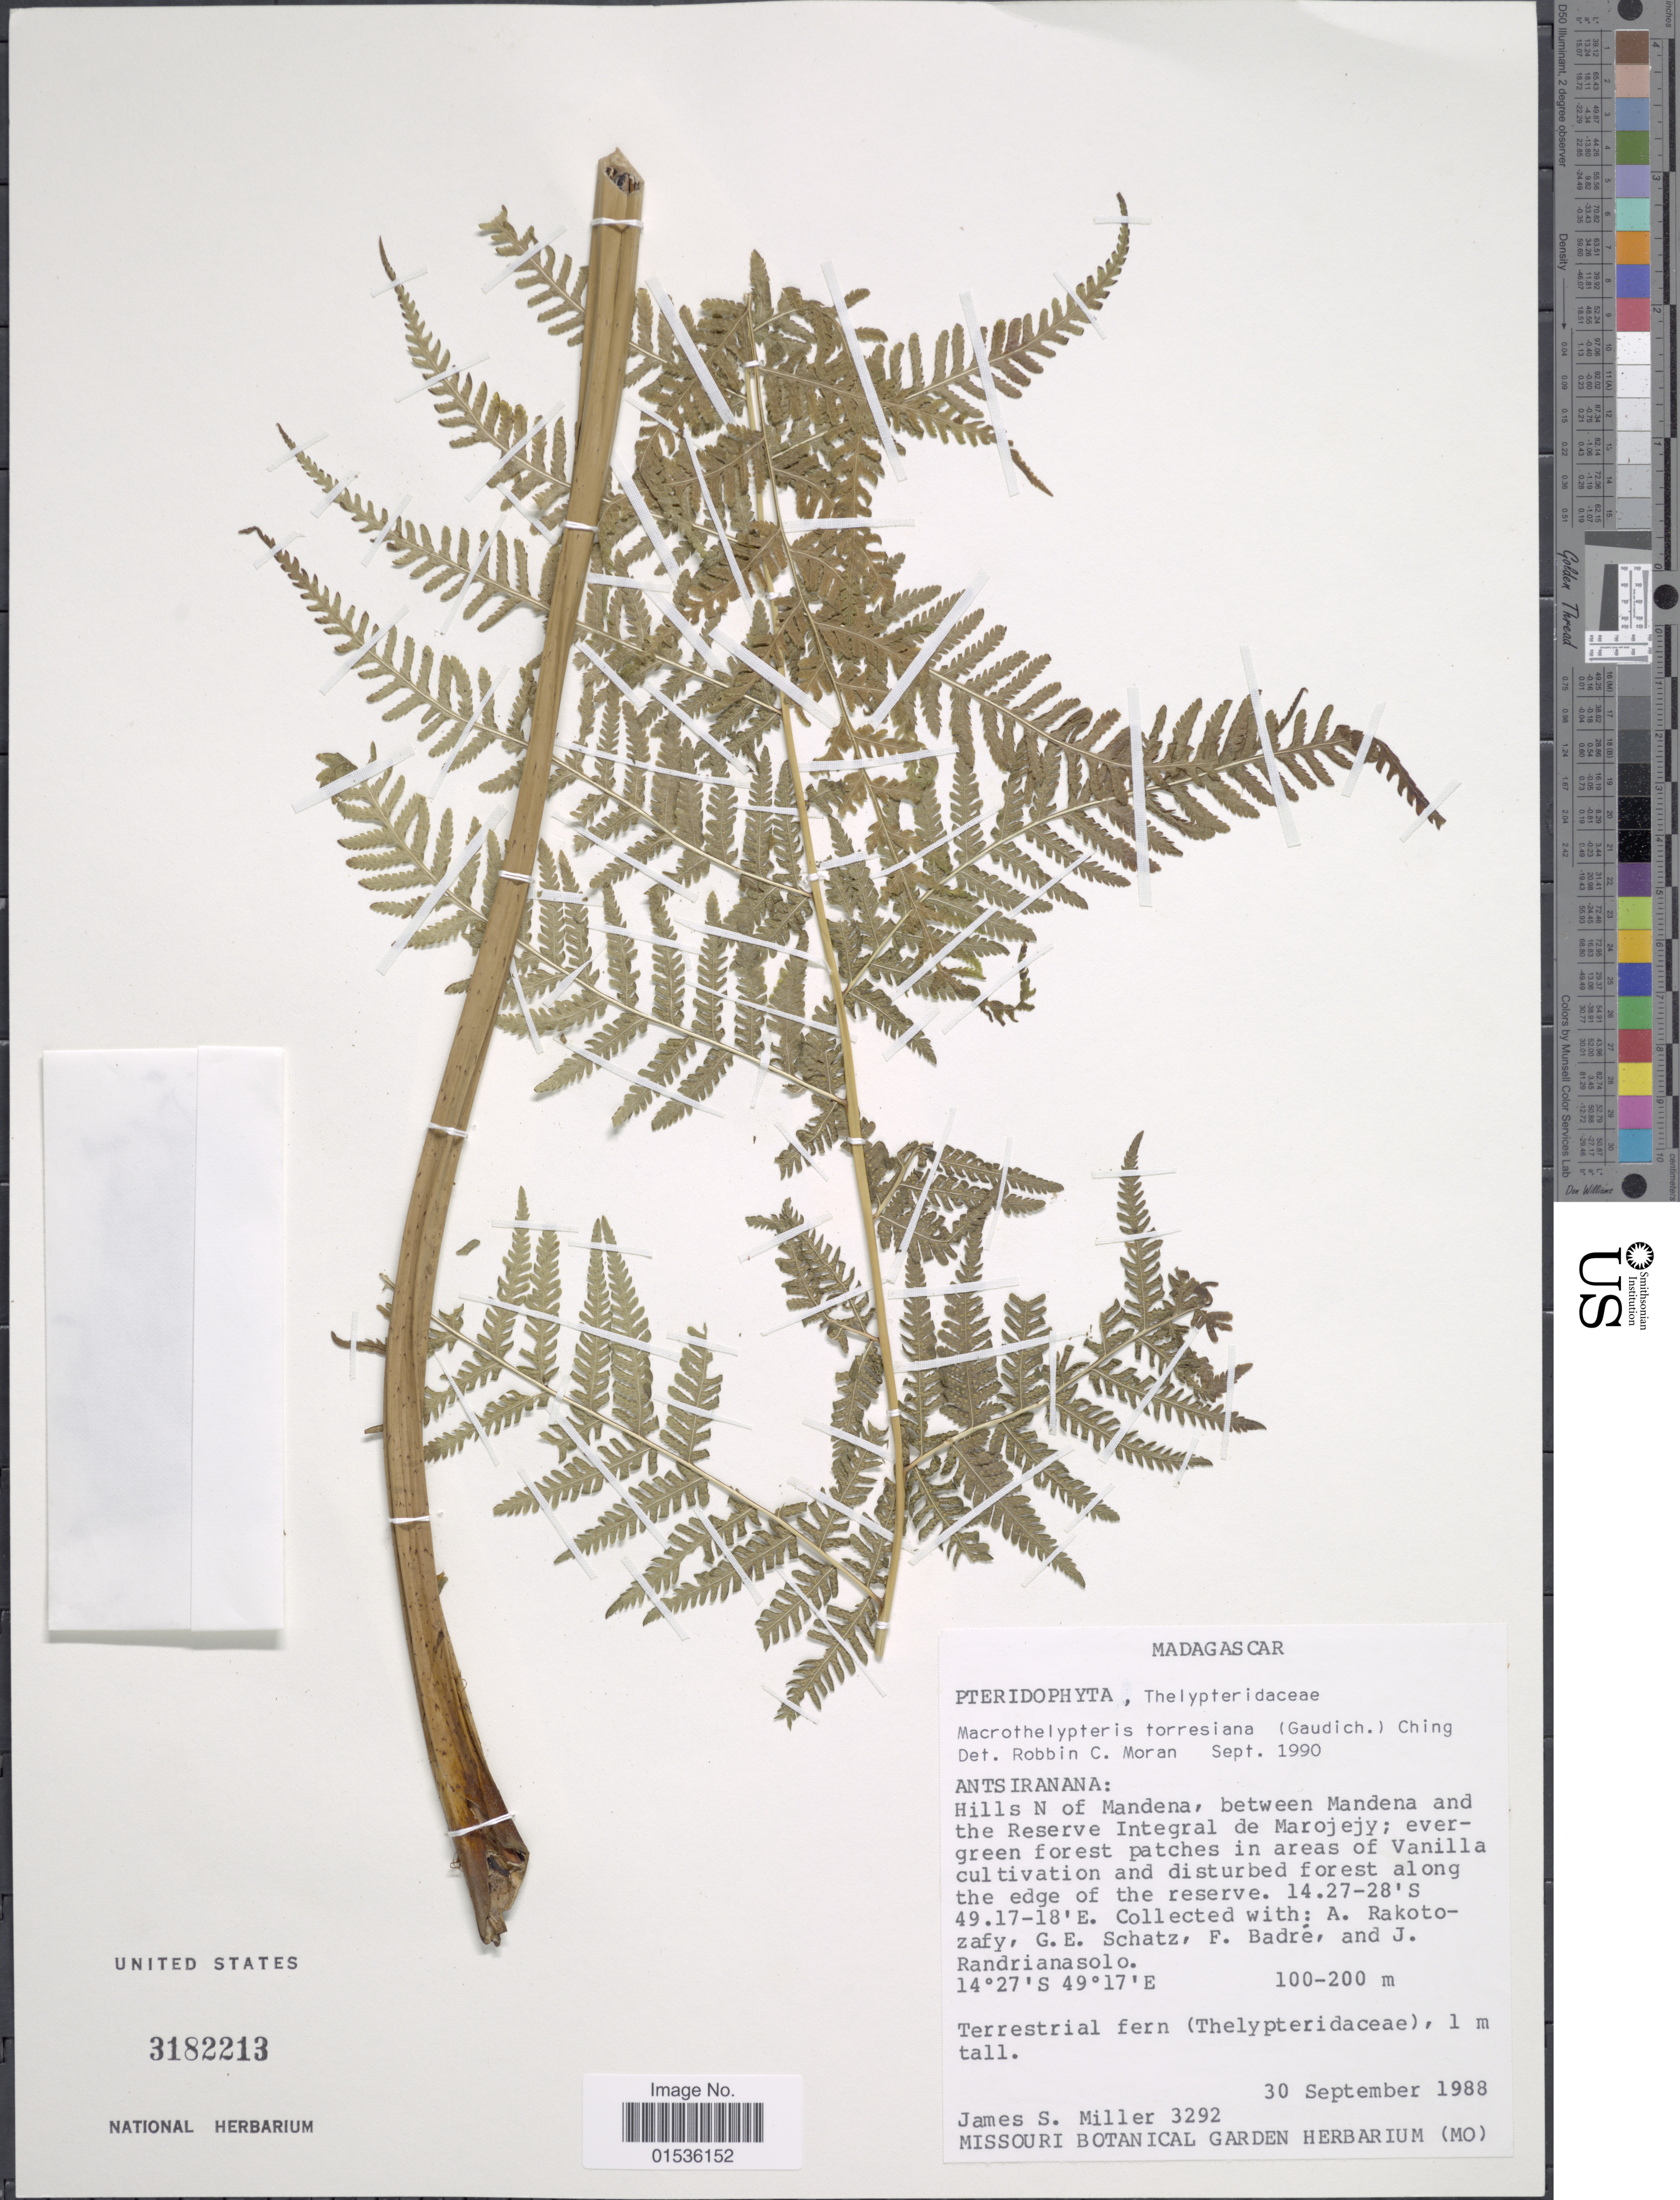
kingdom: Plantae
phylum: Tracheophyta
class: Polypodiopsida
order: Polypodiales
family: Thelypteridaceae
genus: Macrothelypteris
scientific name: Macrothelypteris torresiana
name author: (Gaudich.) Ching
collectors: J. S. Miller, A. Rakotozafy, G. Schatz, F. Badré & J. Randrianasolo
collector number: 3292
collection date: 1988-09-30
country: Madagascar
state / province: Sava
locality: Madagascar, Antsiranana: Hills N of Mandena, between Mandena and the Reserve Integral de Marjojy.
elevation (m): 100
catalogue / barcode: US 3182213